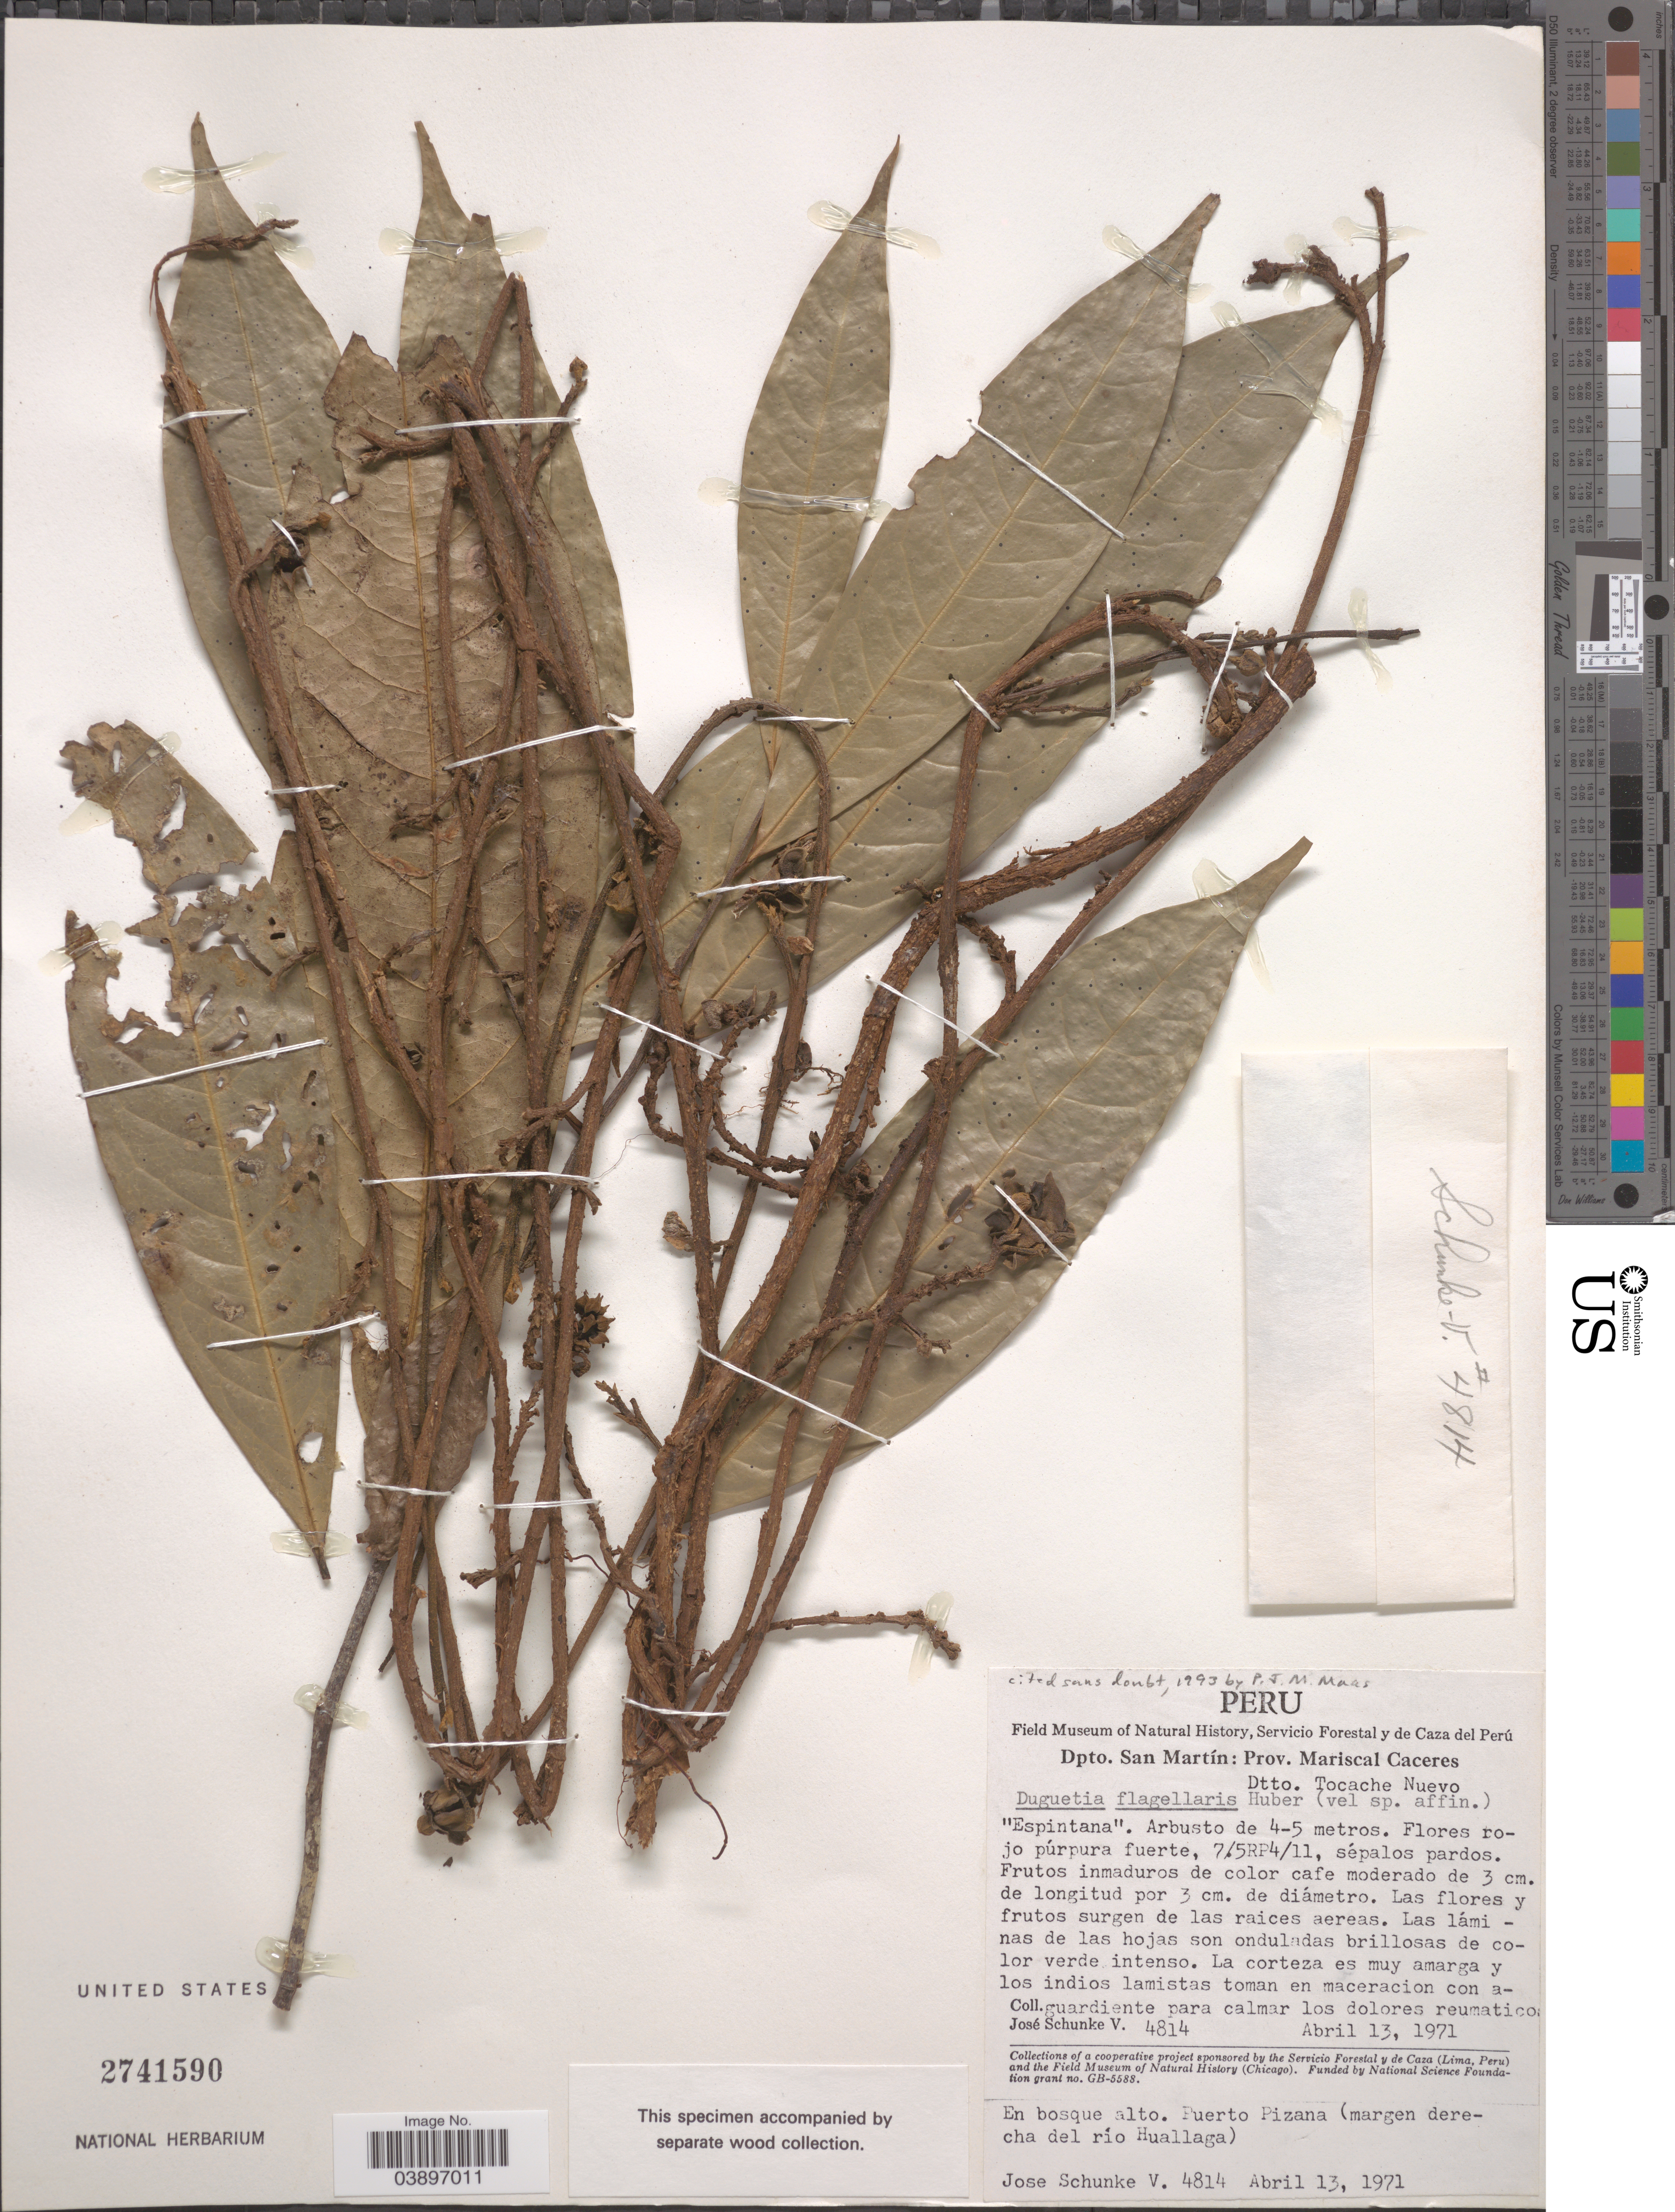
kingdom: Plantae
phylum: Tracheophyta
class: Magnoliopsida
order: Magnoliales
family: Annonaceae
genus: Duguetia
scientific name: Duguetia flagellaris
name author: Huber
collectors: J. Schunke Vigo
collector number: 4814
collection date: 1971-04-13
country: Peru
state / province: San Martín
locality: Dpto. San Martín: Prov. Mariscal Caceres. Dtto. Tocache Nuevo. Puerto Pizana (margen derecha del río Huallaga).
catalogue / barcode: US 2741590